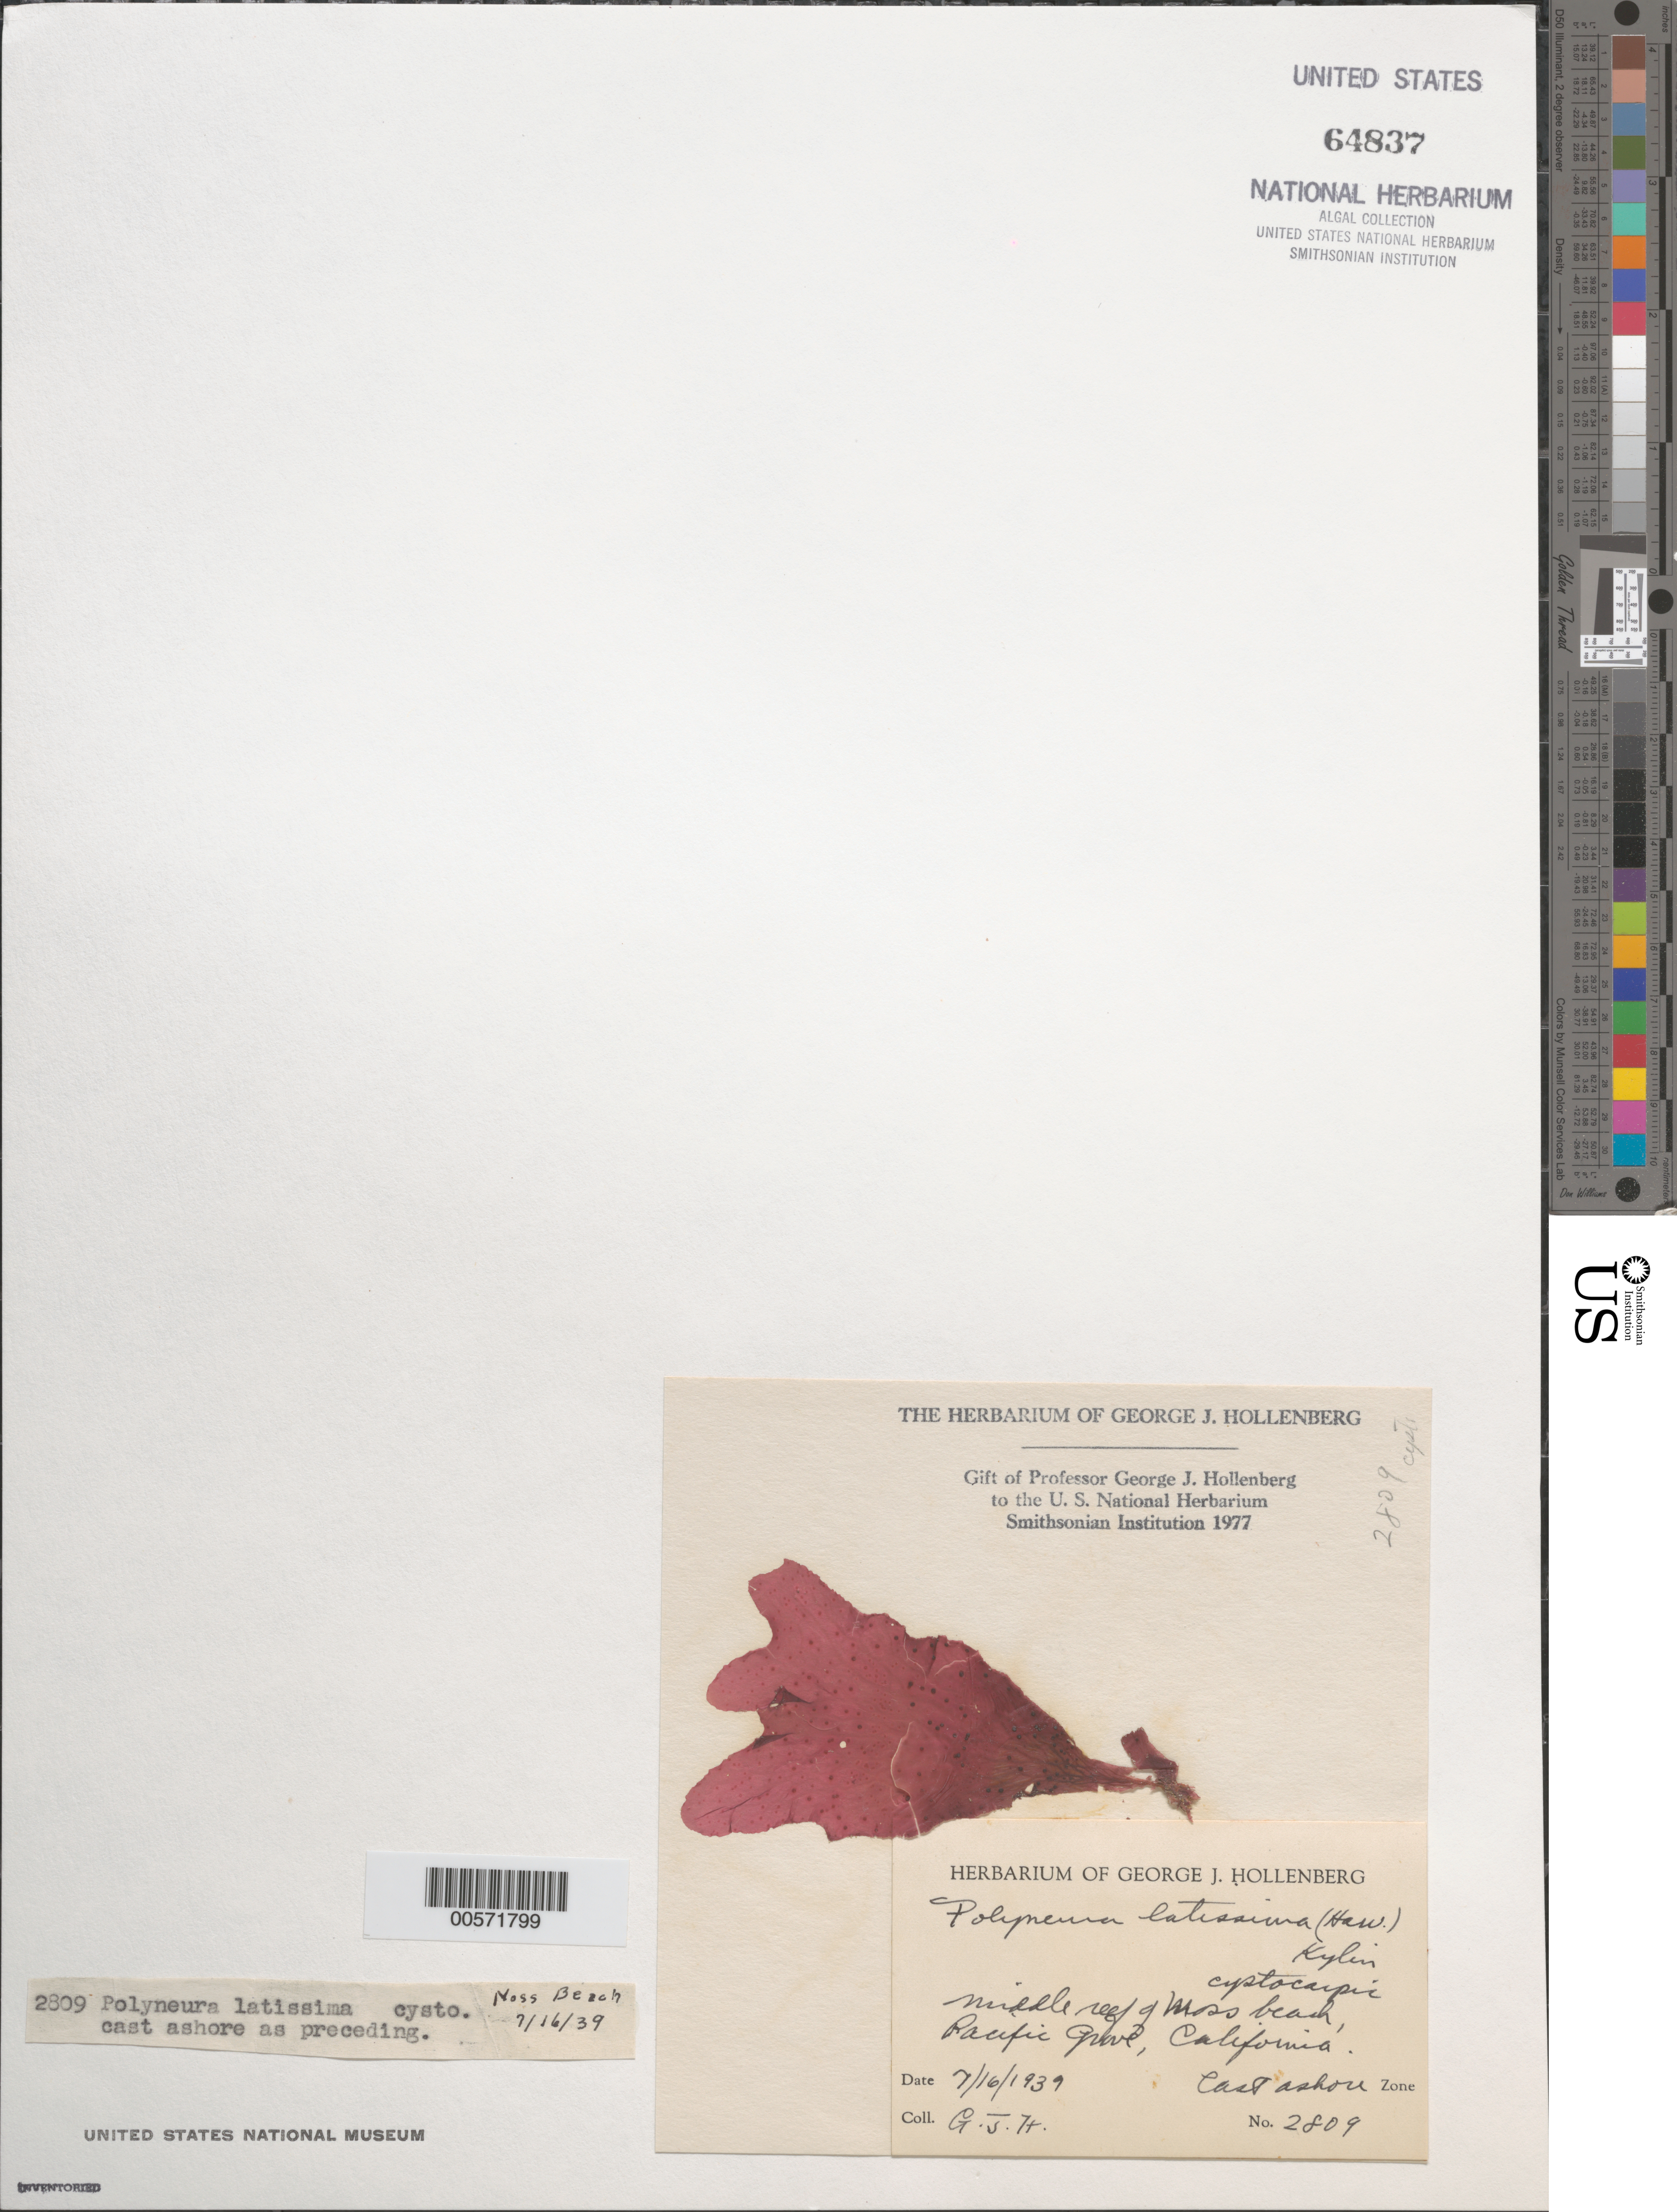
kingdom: Plantae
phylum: Rhodophyta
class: Florideophyceae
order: Ceramiales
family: Delesseriaceae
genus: Polyneura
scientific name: Polyneura latissima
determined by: Hollenberg, George J.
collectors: G. Hollenberg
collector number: GJH 2809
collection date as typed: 16 Jul 1939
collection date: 1939-07-16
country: United States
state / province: California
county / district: Monterey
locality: Middle reef of Moss Beach, Pacific Grove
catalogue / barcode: US 64837